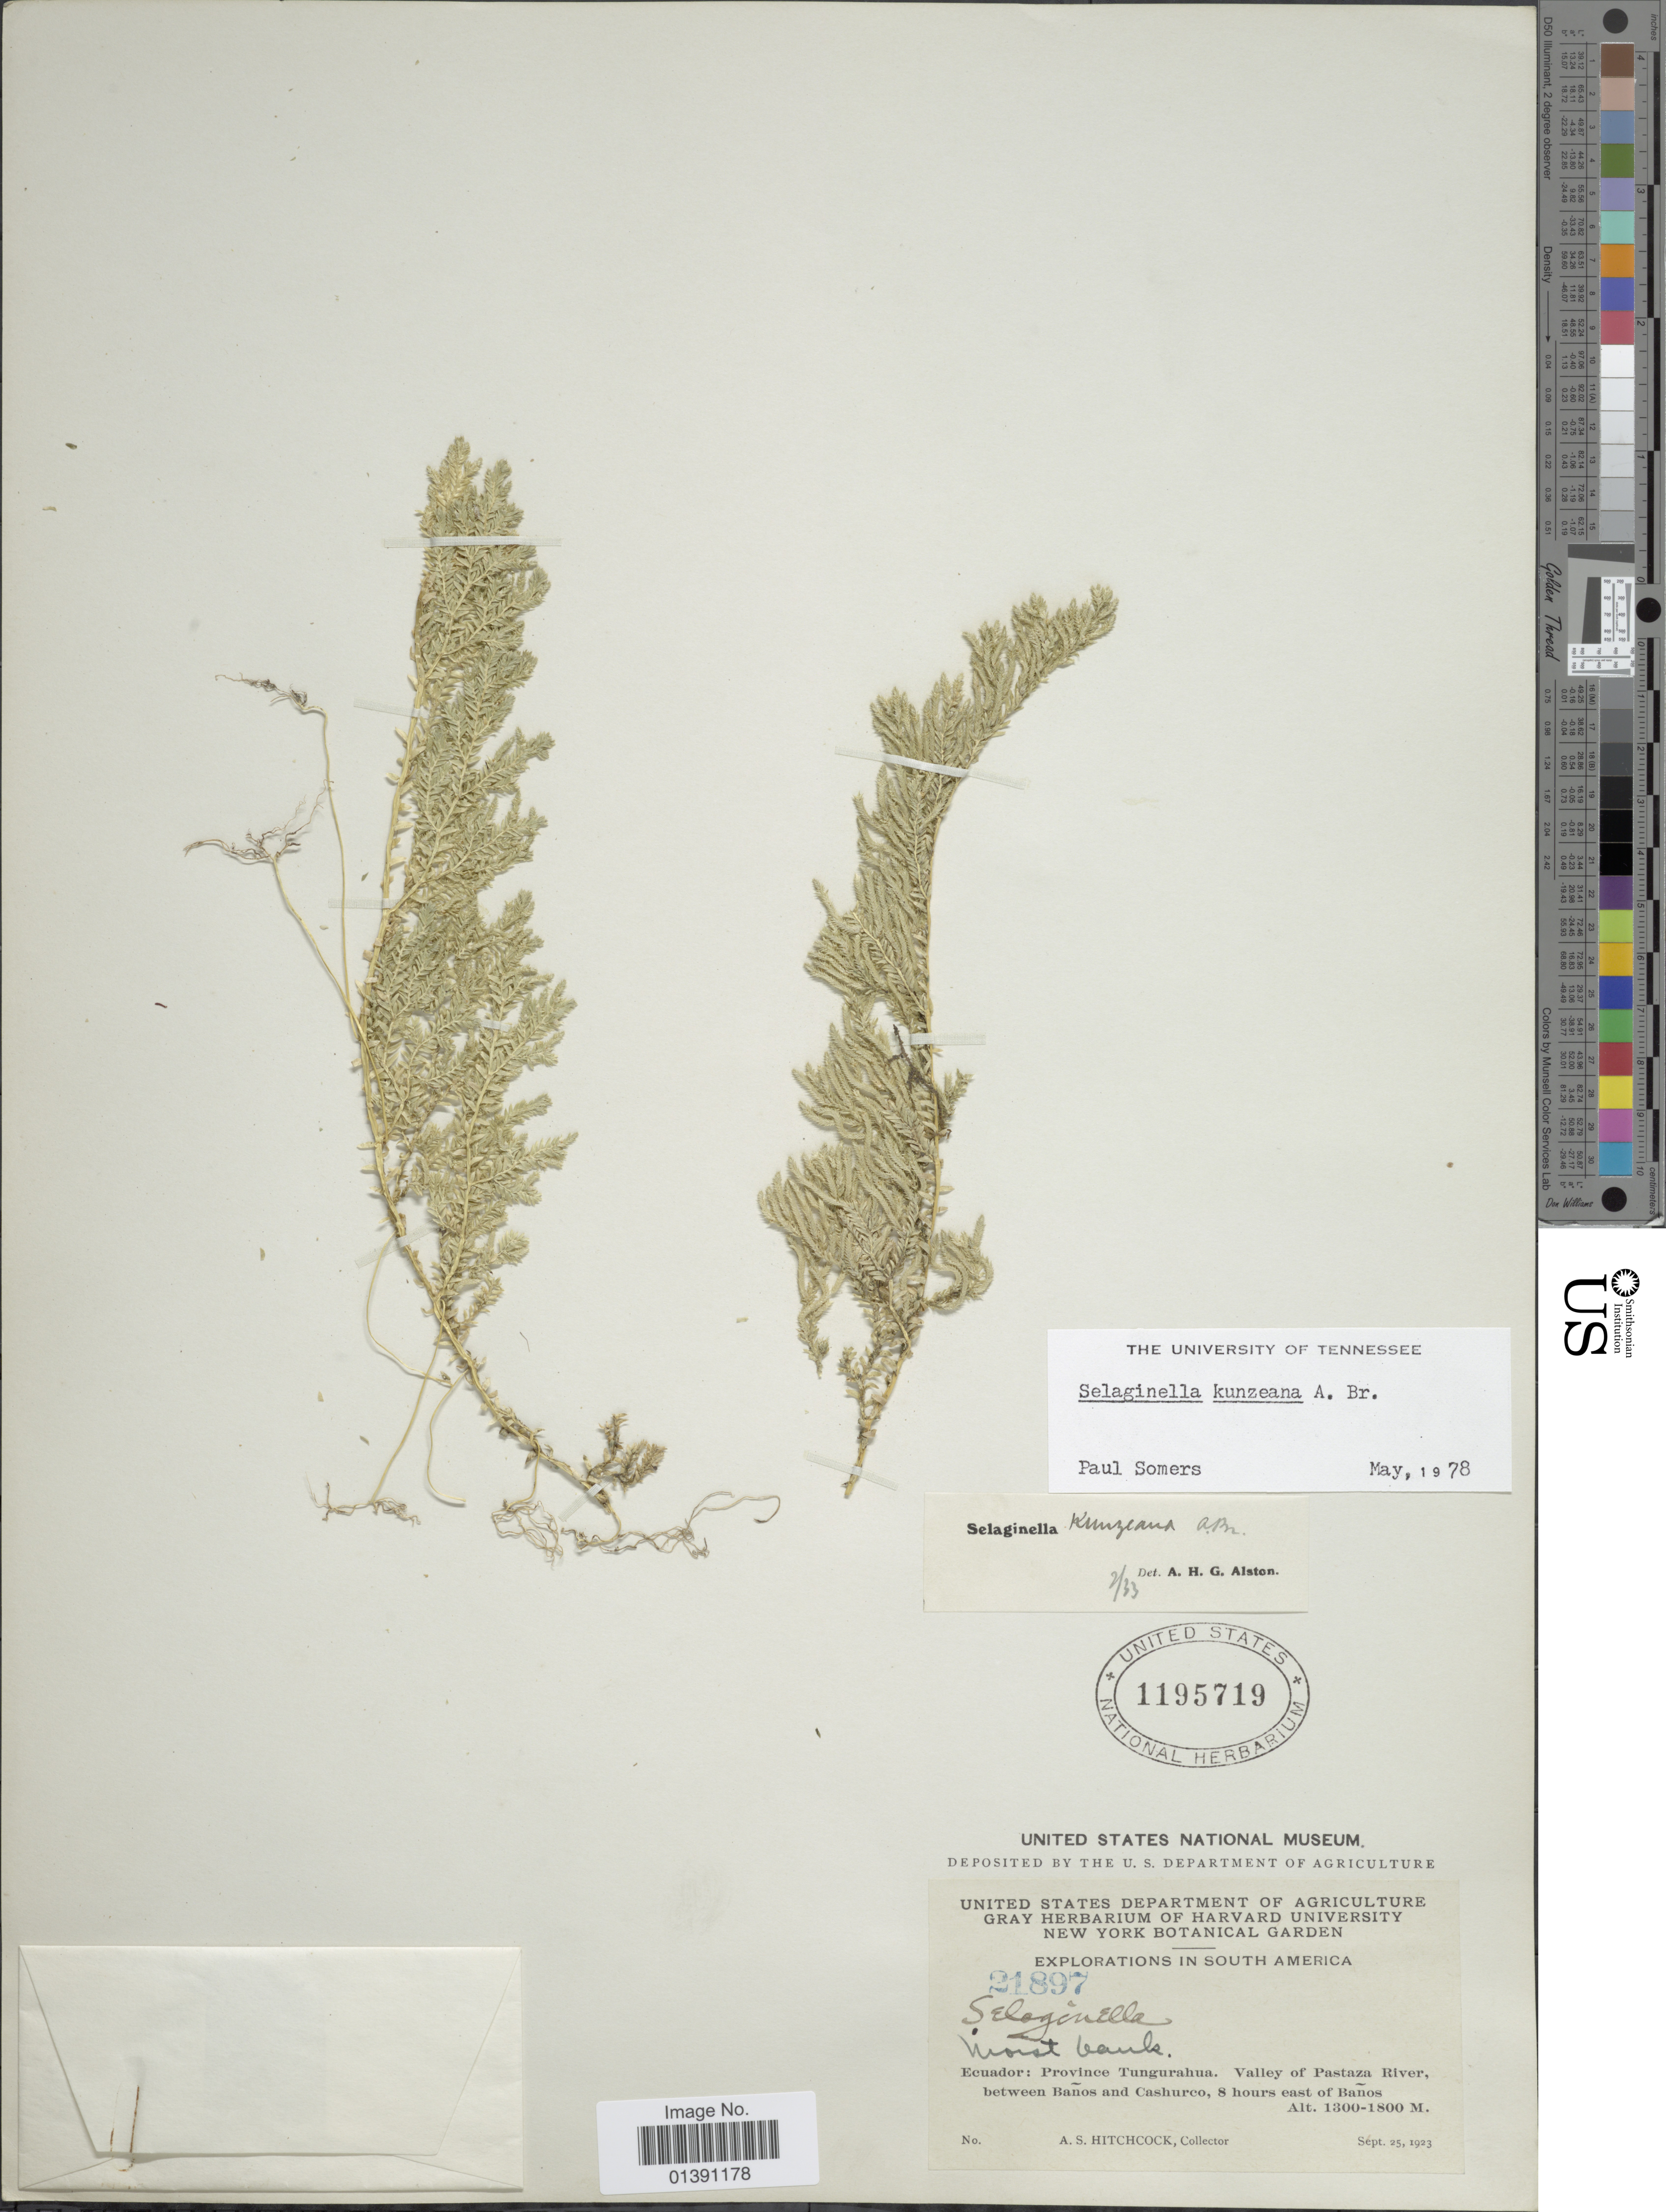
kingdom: Plantae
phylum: Tracheophyta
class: Lycopodiopsida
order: Selaginellales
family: Selaginellaceae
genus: Selaginella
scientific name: Selaginella kunzeana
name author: A. Br.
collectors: A. S. Hitchcock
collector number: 21897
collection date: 1923-09-25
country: Ecuador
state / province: Tungurahua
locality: Valley of Pastaza River, between Baños and Cashurco, 8 hours east of Baños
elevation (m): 1300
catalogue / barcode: US 1195719